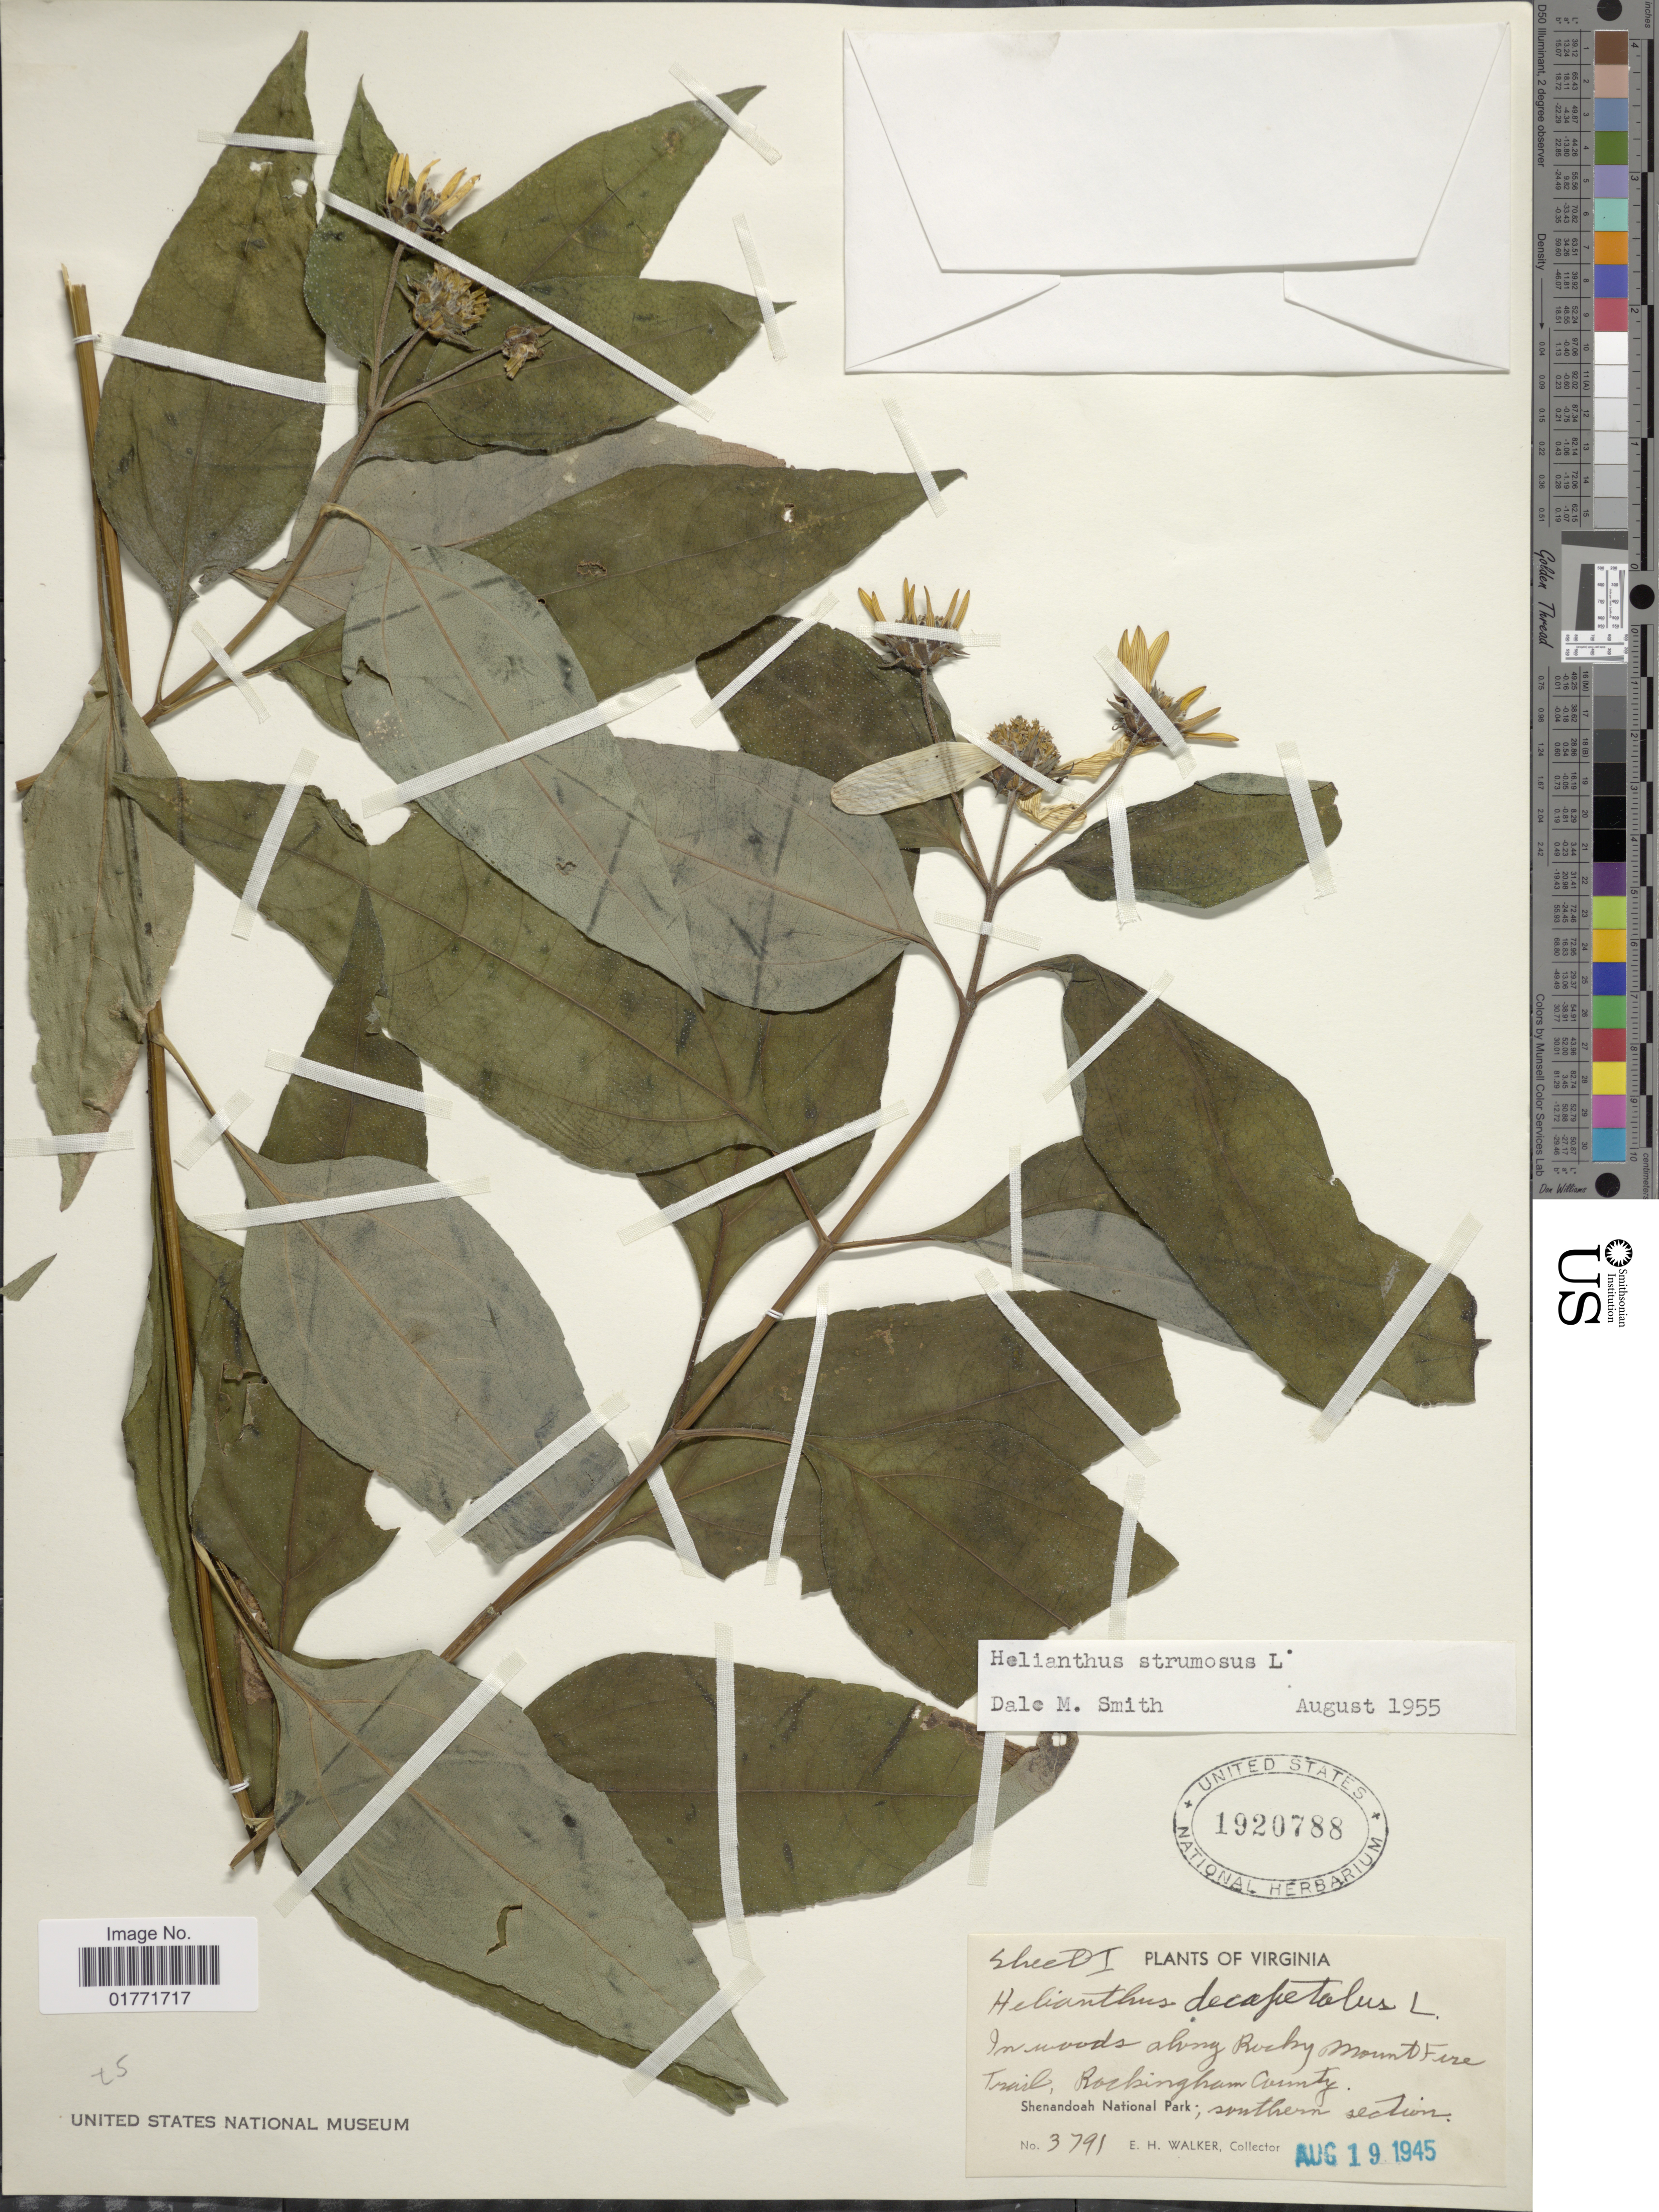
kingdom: Plantae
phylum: Tracheophyta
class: Magnoliopsida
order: Asterales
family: Asteraceae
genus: Helianthus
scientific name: Helianthus strumosus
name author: L.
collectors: E. H. Walker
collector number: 3791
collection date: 1945-08-19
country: United States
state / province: Virginia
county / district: Rockingham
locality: Virginia, Shenandoah National Park. Trail, Southern section.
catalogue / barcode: US 1920788